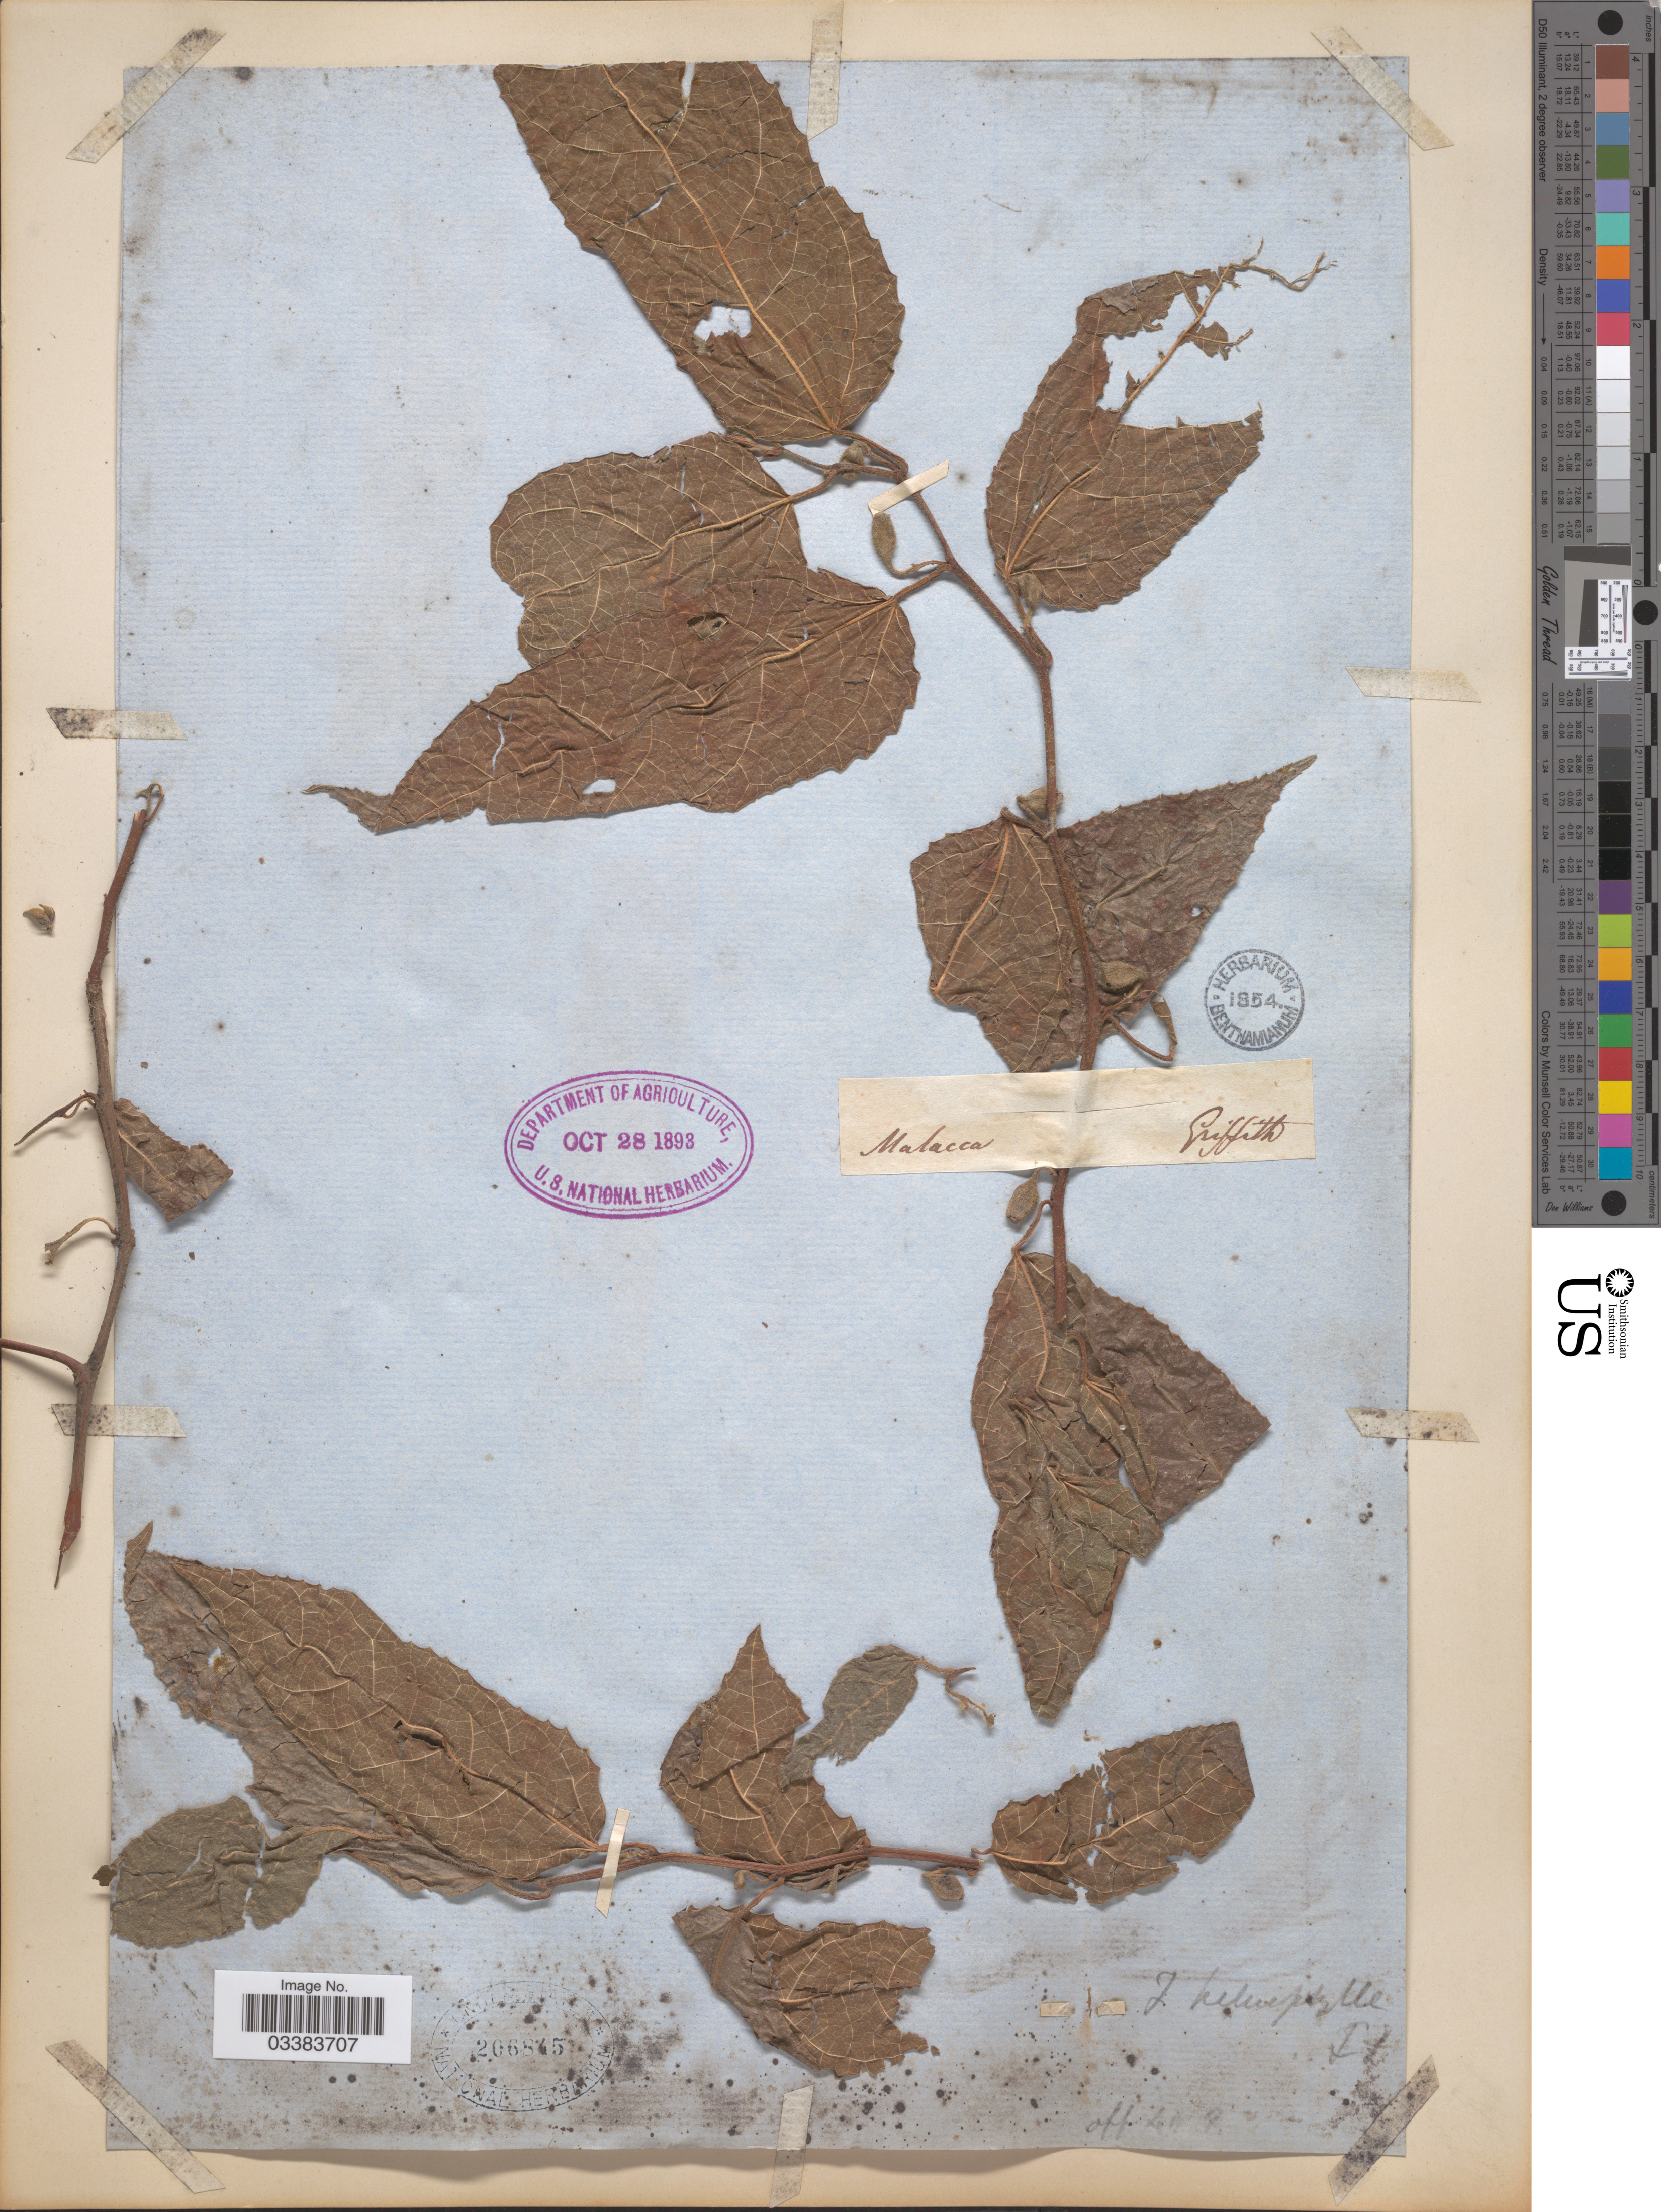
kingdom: Plantae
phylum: Tracheophyta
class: Magnoliopsida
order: Malvales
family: Malvaceae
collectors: -. Griffith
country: Malaysia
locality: Malacca.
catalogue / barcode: US 206845